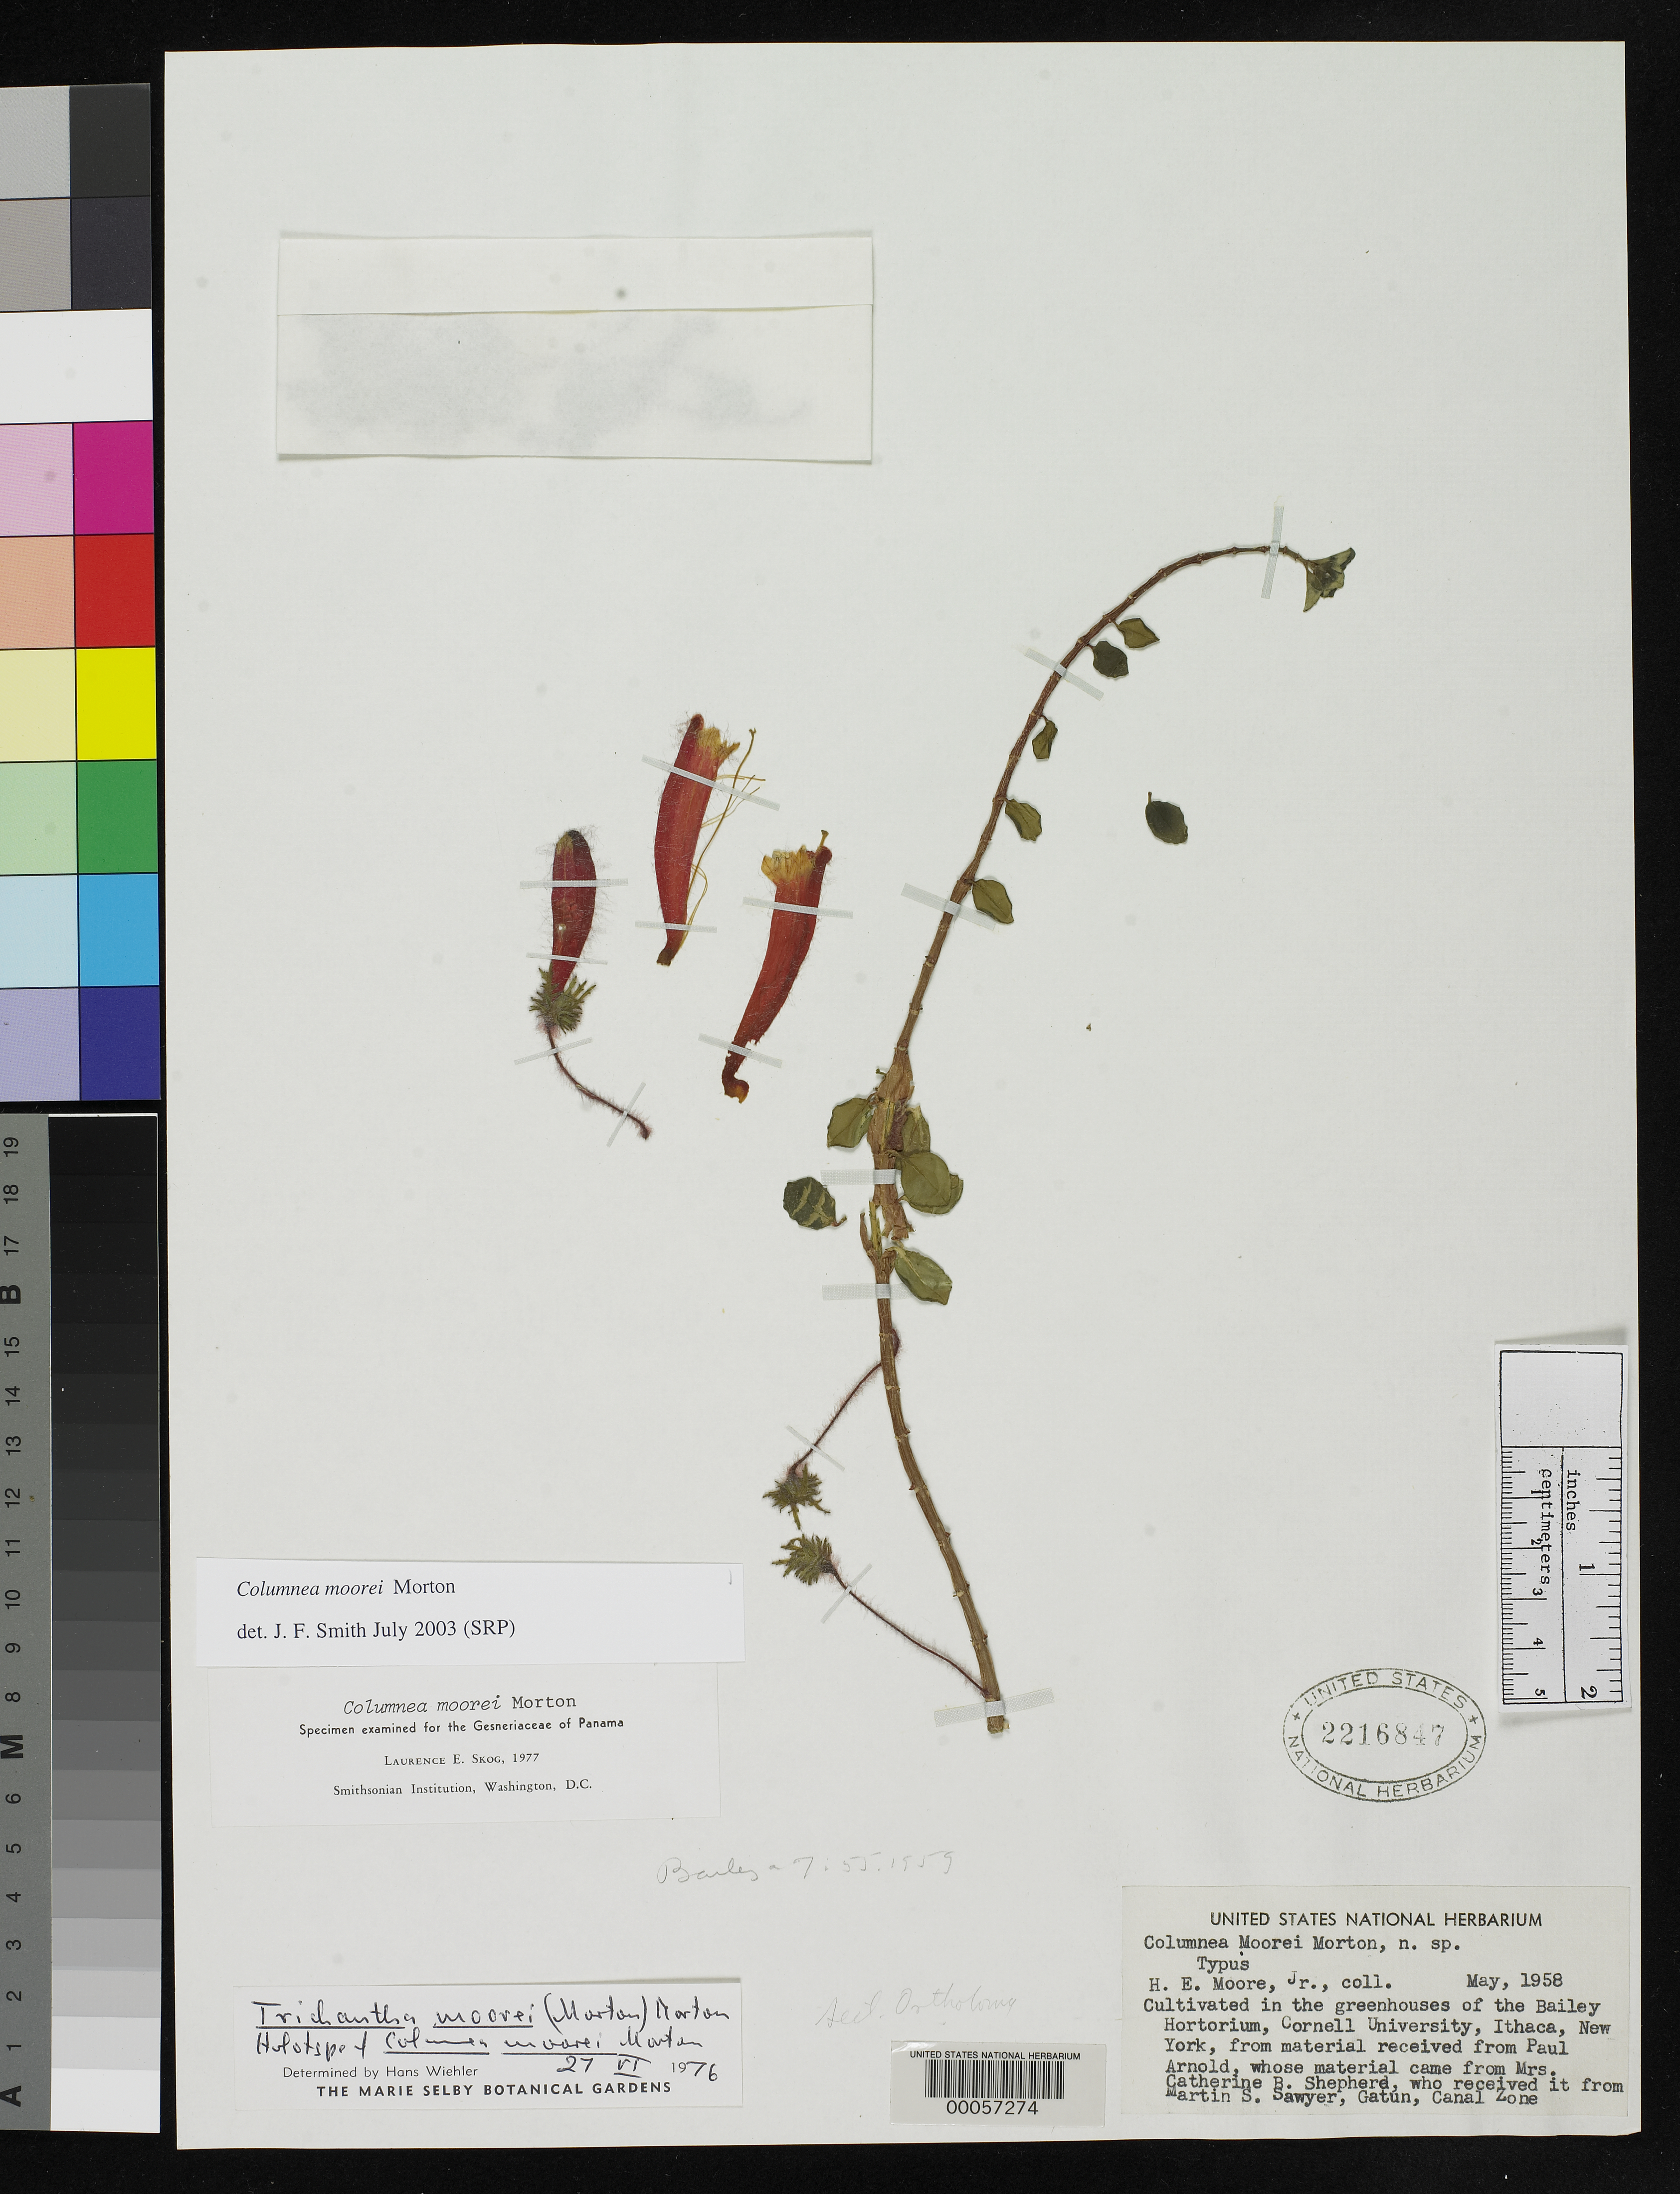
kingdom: Plantae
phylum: Tracheophyta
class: Magnoliopsida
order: Lamiales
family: Gesneriaceae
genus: Columnea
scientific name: Columnea moorei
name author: C.V. Morton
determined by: Smith, J. F.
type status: Holotype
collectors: H. E. Moore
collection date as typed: May 1958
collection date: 1958-05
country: Panama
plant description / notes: "Cultivated in the greenhouses of the Bailey Hortorium, Cornell University, Ithaca, New York, from material received from Paul Arnold, whose material came from Mrs. Catherine B. Shepherd, who received it from Martin B. Sawyer, Gatun, Canal Zone."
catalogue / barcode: US 2216847